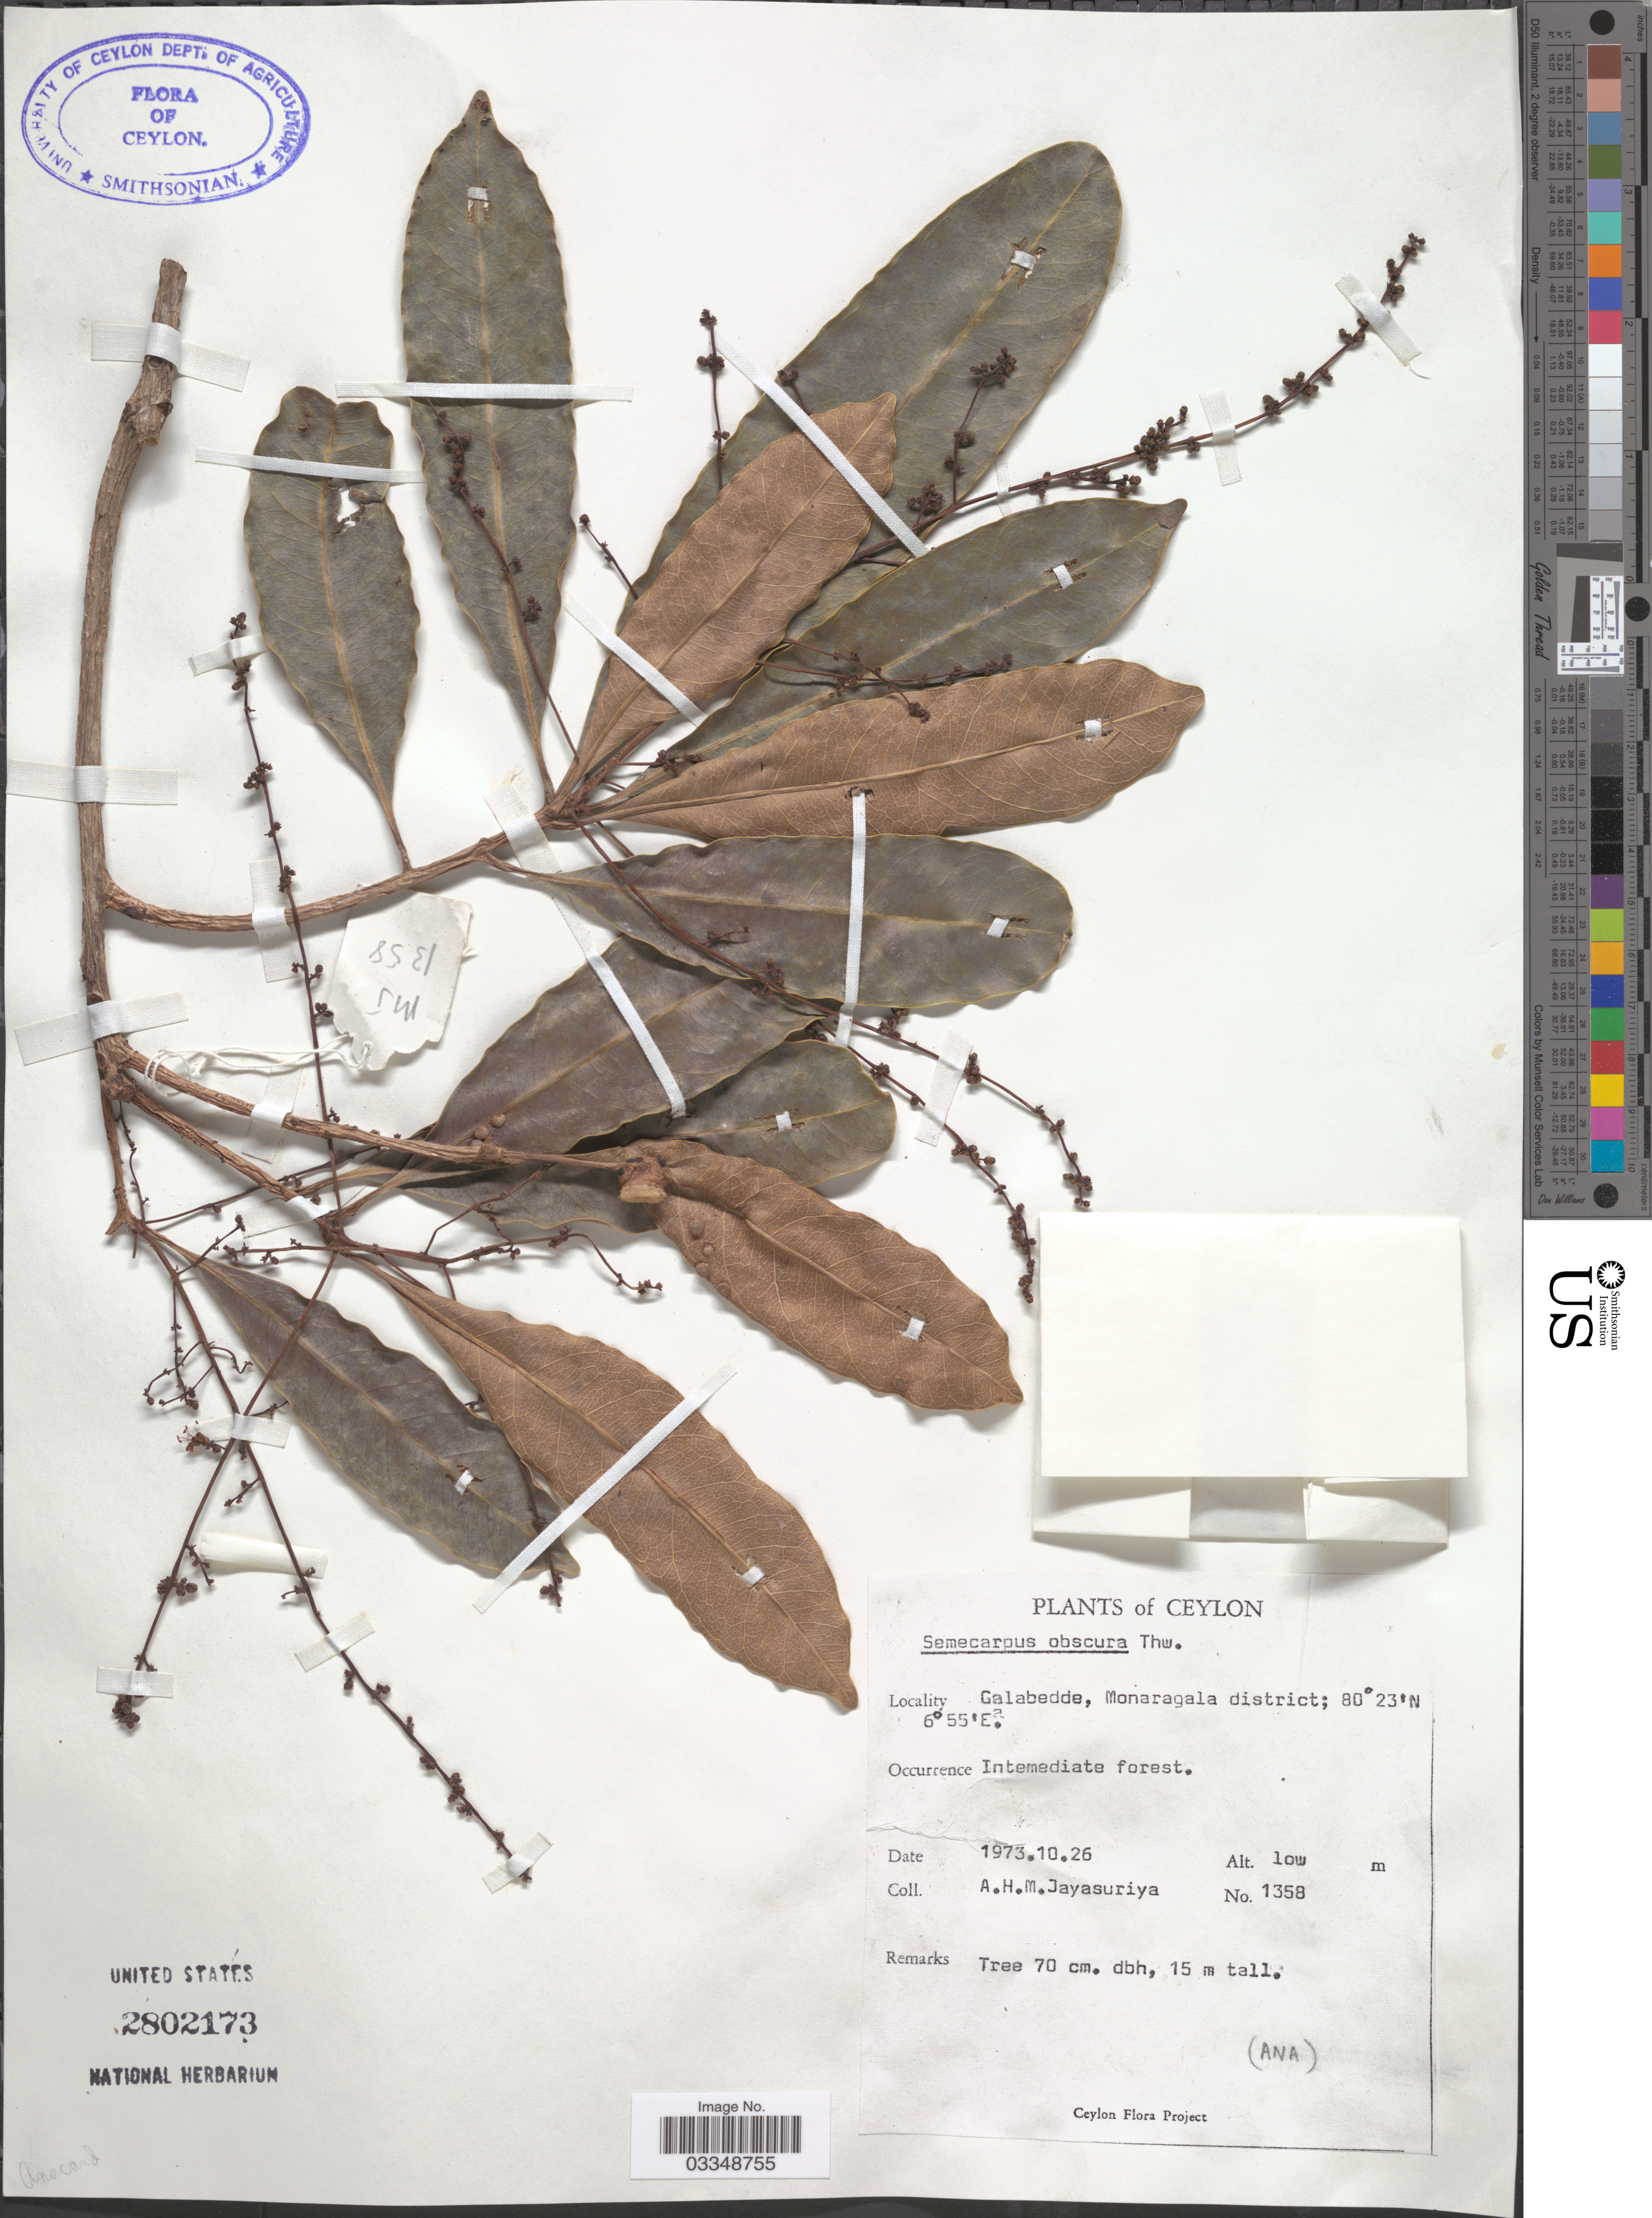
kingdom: Plantae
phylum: Tracheophyta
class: Magnoliopsida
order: Sapindales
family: Anacardiaceae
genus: Semecarpus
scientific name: Semecarpus obscurus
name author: Thwaites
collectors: A. H. Jayasuriya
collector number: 1358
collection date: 1973-10-26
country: Sri Lanka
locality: Ceylon. Galabedde, Monaragala district.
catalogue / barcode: US 2802173